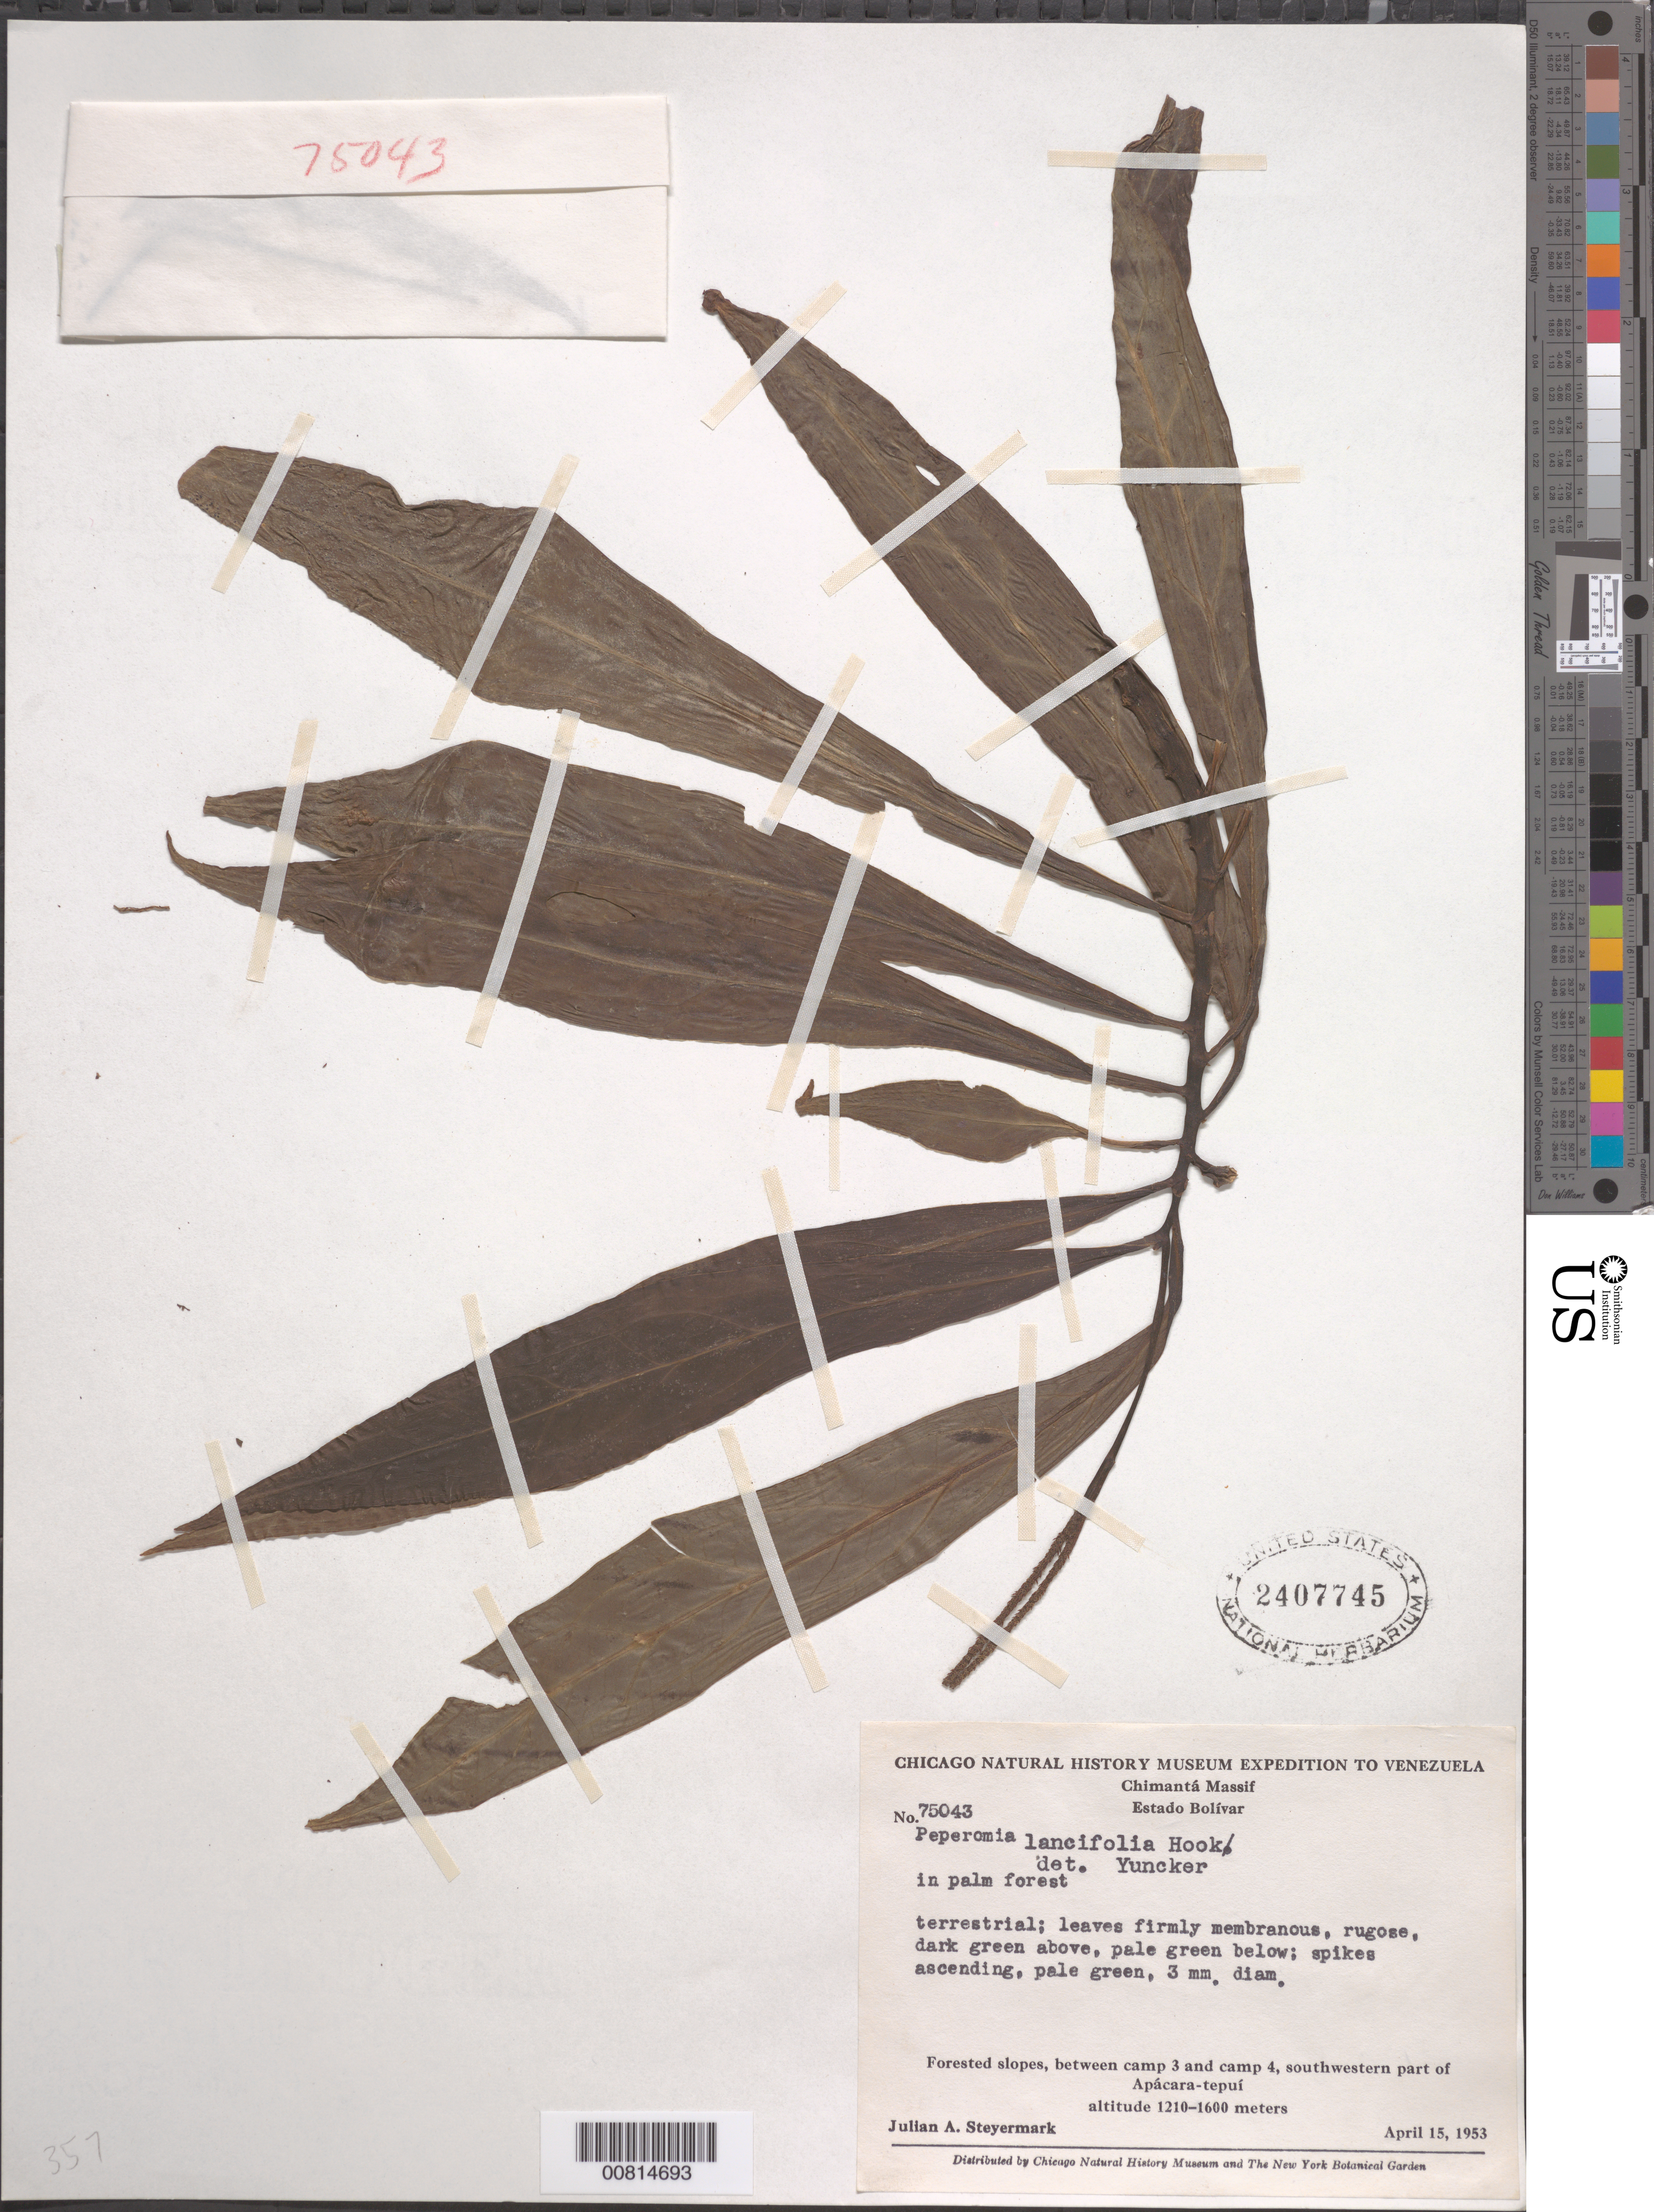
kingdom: Plantae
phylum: Tracheophyta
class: Magnoliopsida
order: Piperales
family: Piperaceae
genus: Peperomia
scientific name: Peperomia lancifolia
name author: Hook.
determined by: Yuncker, T. G.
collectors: J. Steyermark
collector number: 75043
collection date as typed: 15-Apr-53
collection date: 1953-04-15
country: Venezuela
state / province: Bolívar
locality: Chimantá Massif, between camp 3 and camp 4, SW part of Apácara-tepuí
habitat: Palm forest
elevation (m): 1210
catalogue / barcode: US 2407745